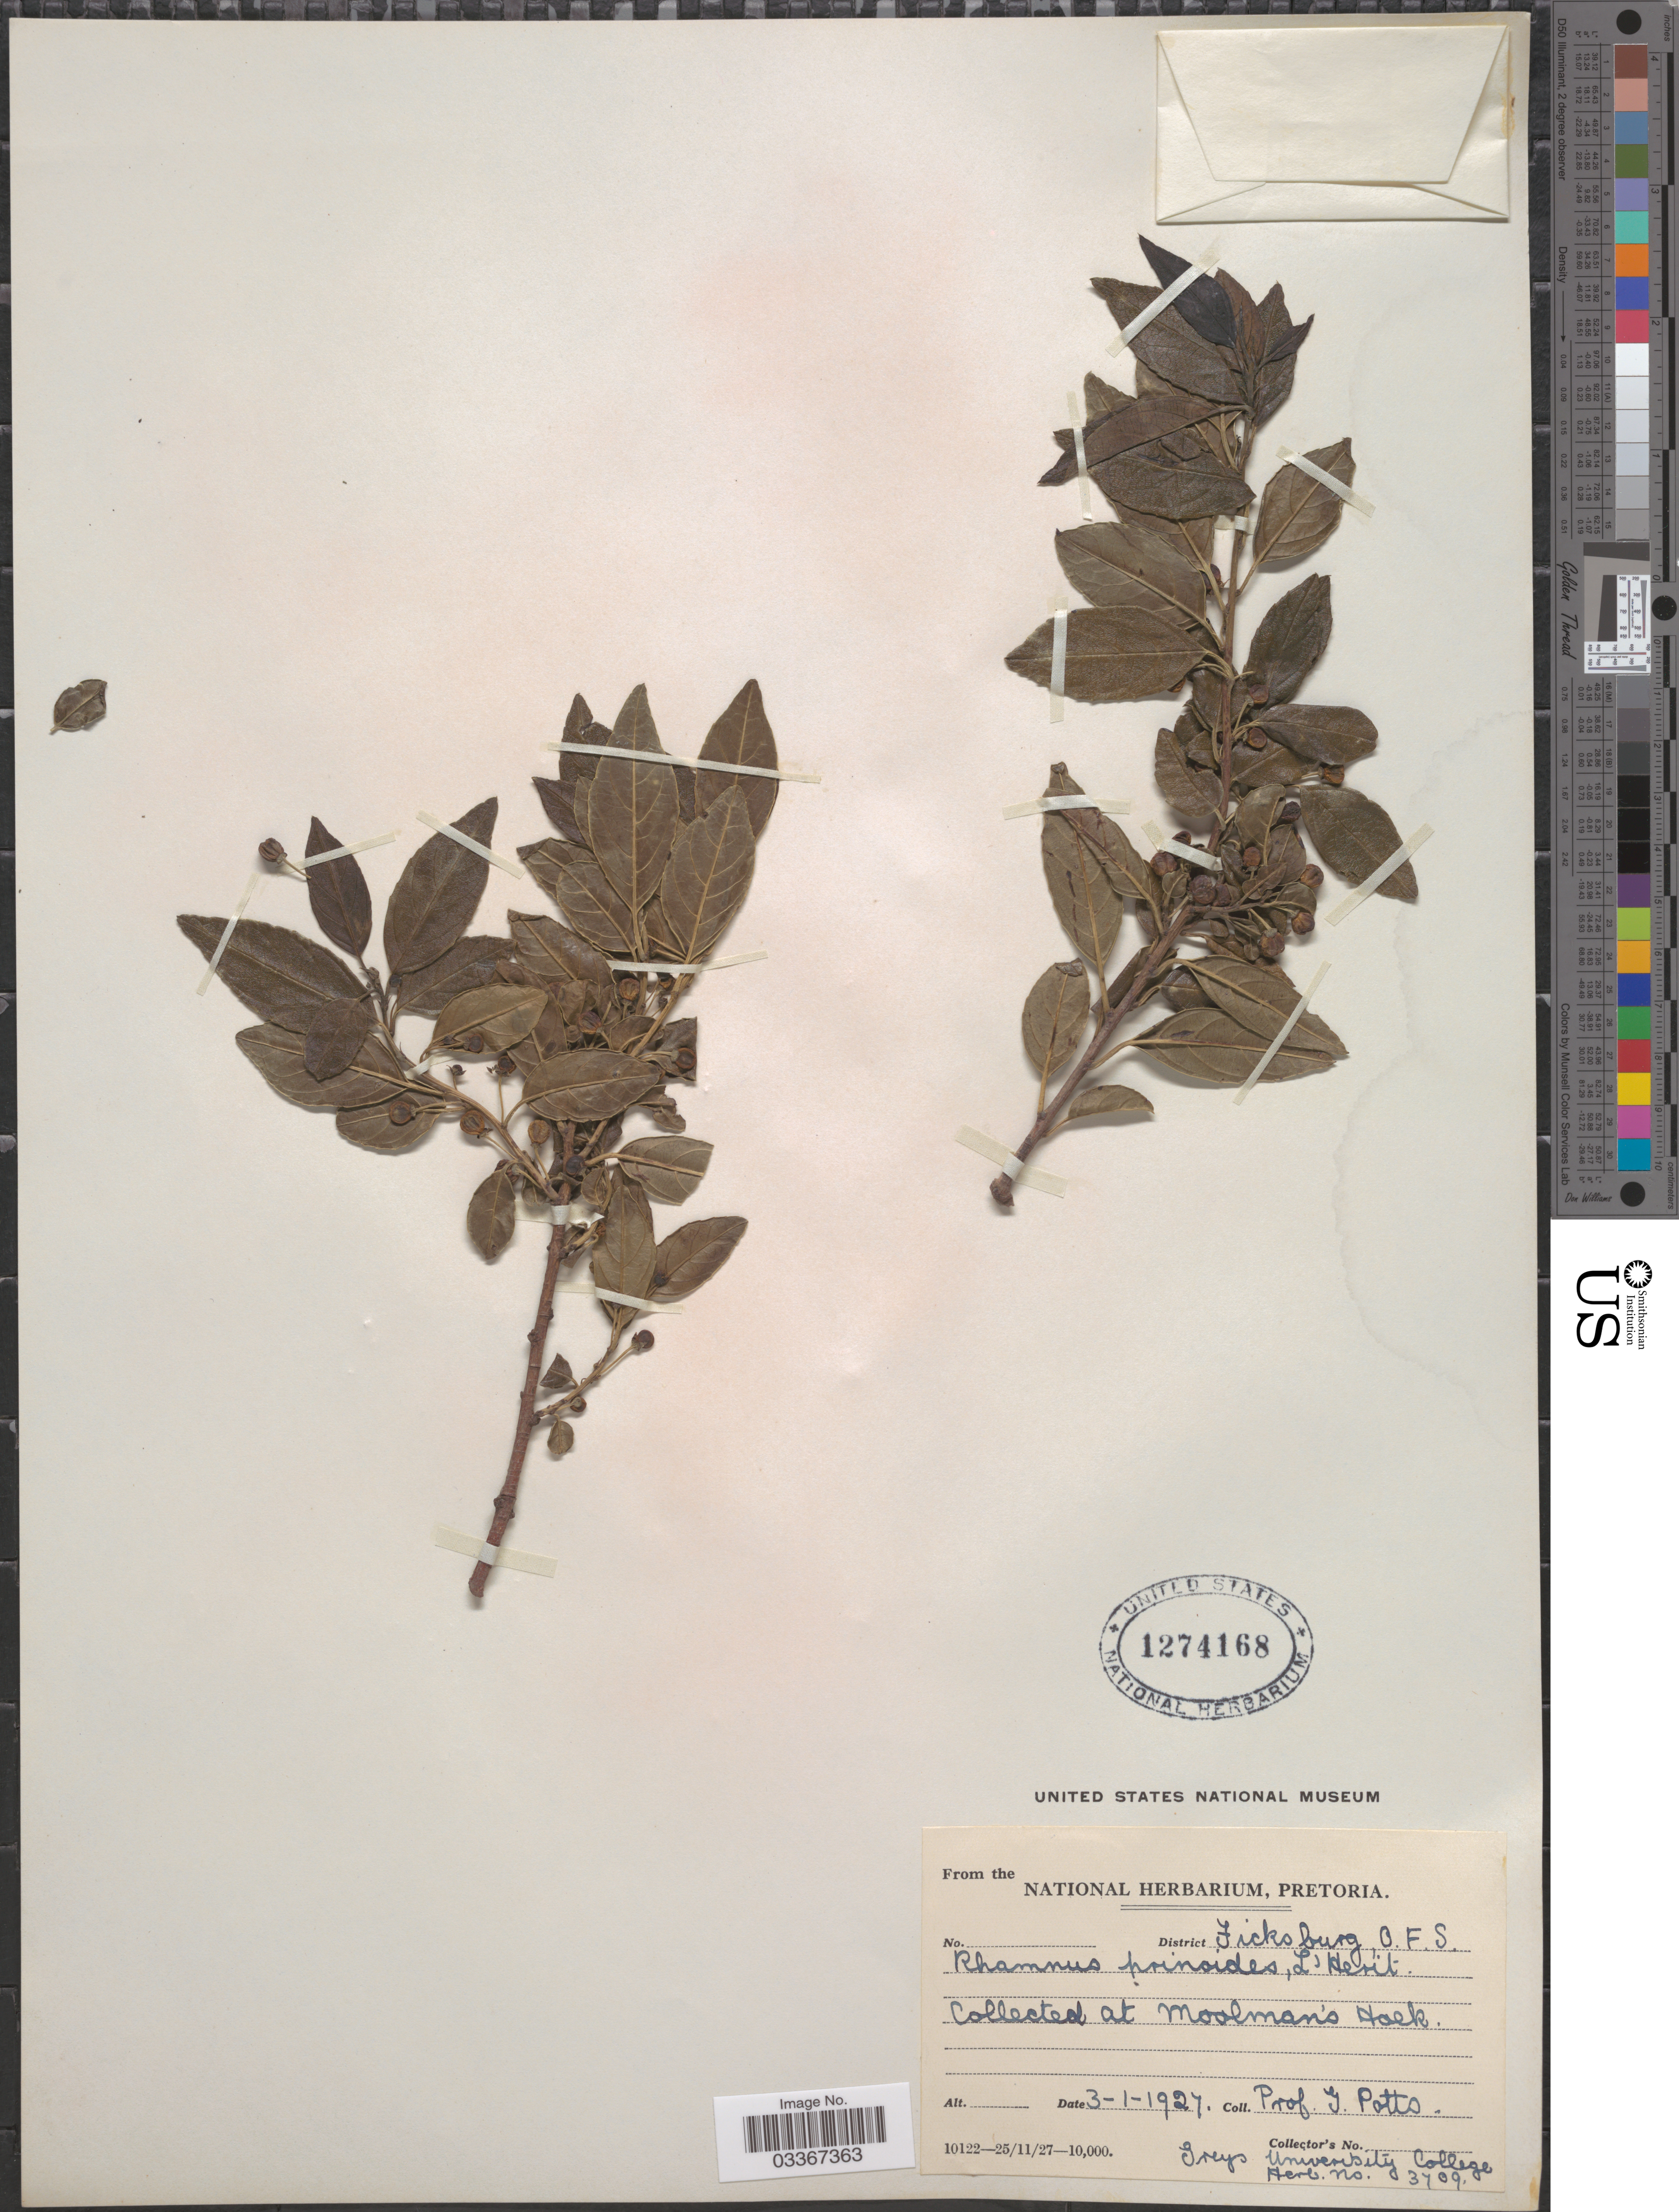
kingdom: Plantae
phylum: Tracheophyta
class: Magnoliopsida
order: Rosales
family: Rhamnaceae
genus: Rhamnus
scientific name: Rhamnus prinoides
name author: L'Hér.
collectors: J. Potts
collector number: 3709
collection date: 1927-01-03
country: South Africa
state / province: Free State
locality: District Kicksburg, O. F. S. At Moolman's Hoek.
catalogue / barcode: US 1274168